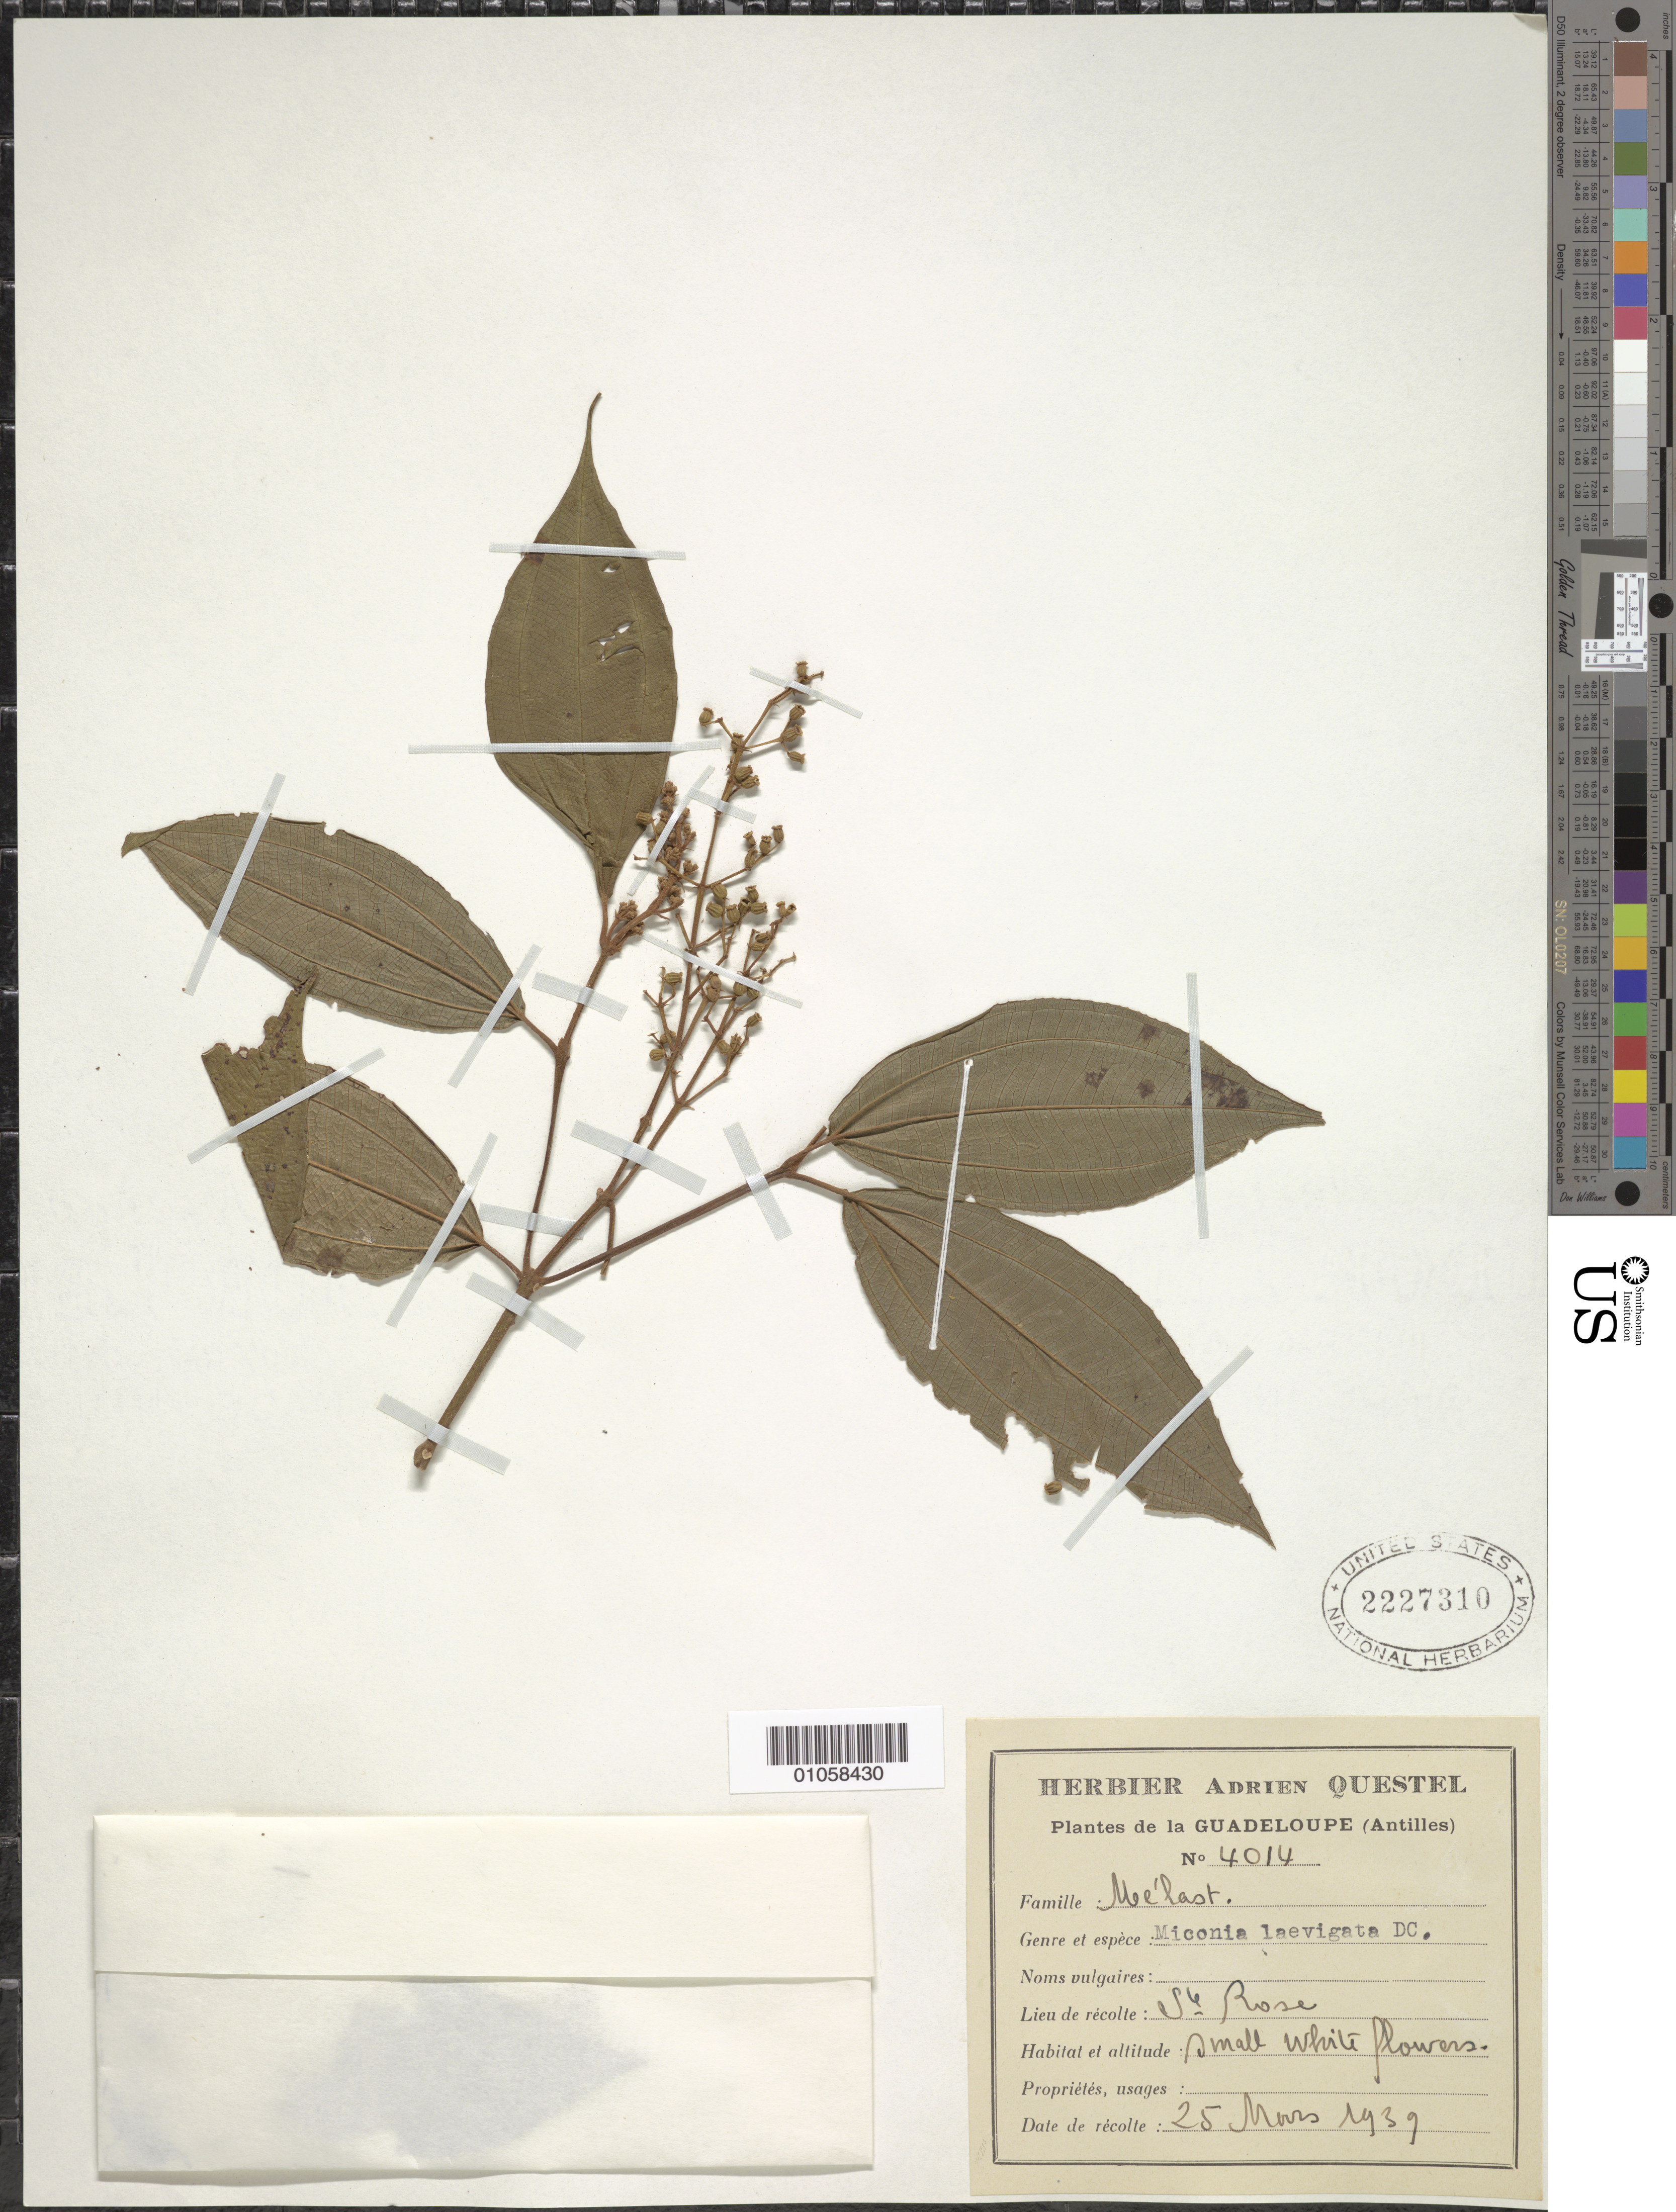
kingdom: Plantae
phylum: Tracheophyta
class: Magnoliopsida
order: Myrtales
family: Melastomataceae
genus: Miconia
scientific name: Miconia laevigata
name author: (L.) D. Don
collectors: A. Questel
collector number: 4014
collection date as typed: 25 Mar 1939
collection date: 1939-03-25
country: Guadeloupe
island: Basse Terre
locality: St. Rose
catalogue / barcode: US 2227310